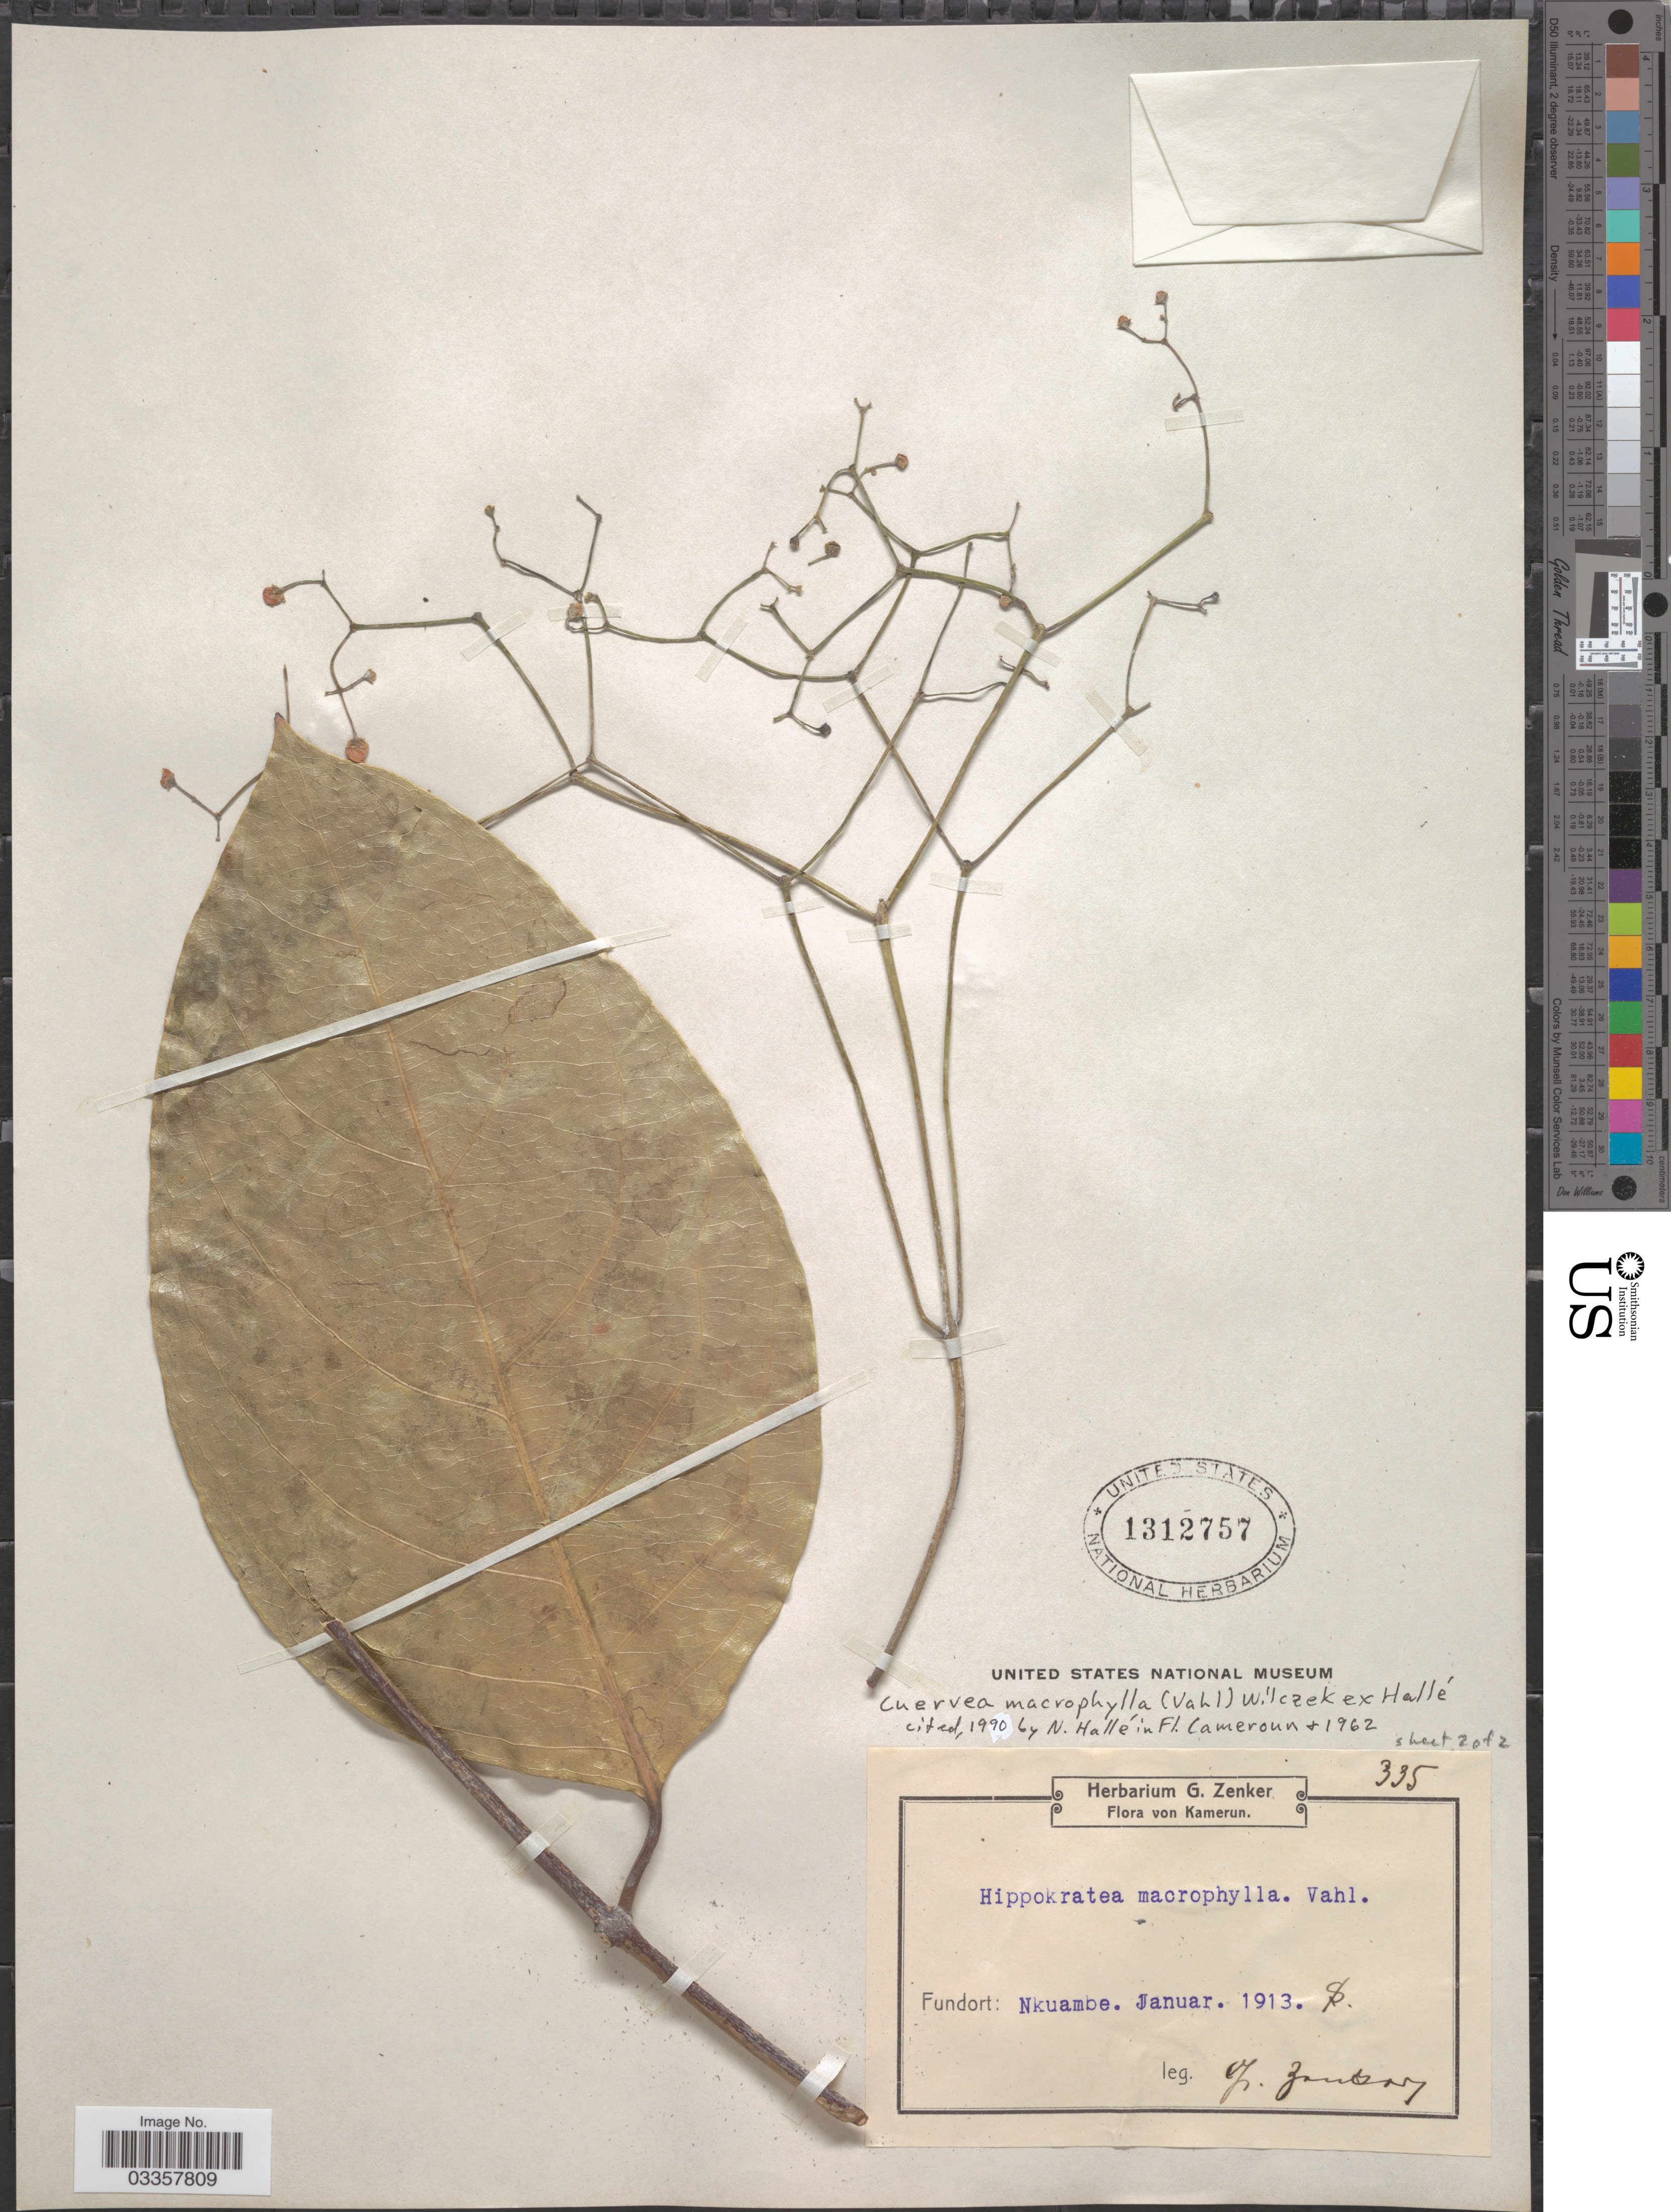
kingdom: Plantae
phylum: Tracheophyta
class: Magnoliopsida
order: Celastrales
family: Celastraceae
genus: Cuervea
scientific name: Cuervea macrophylla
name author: Vahl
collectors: G. A. Zenker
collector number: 335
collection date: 1913-01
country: Cameroon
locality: Kamerun. Nkuambe.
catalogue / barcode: US 1312757